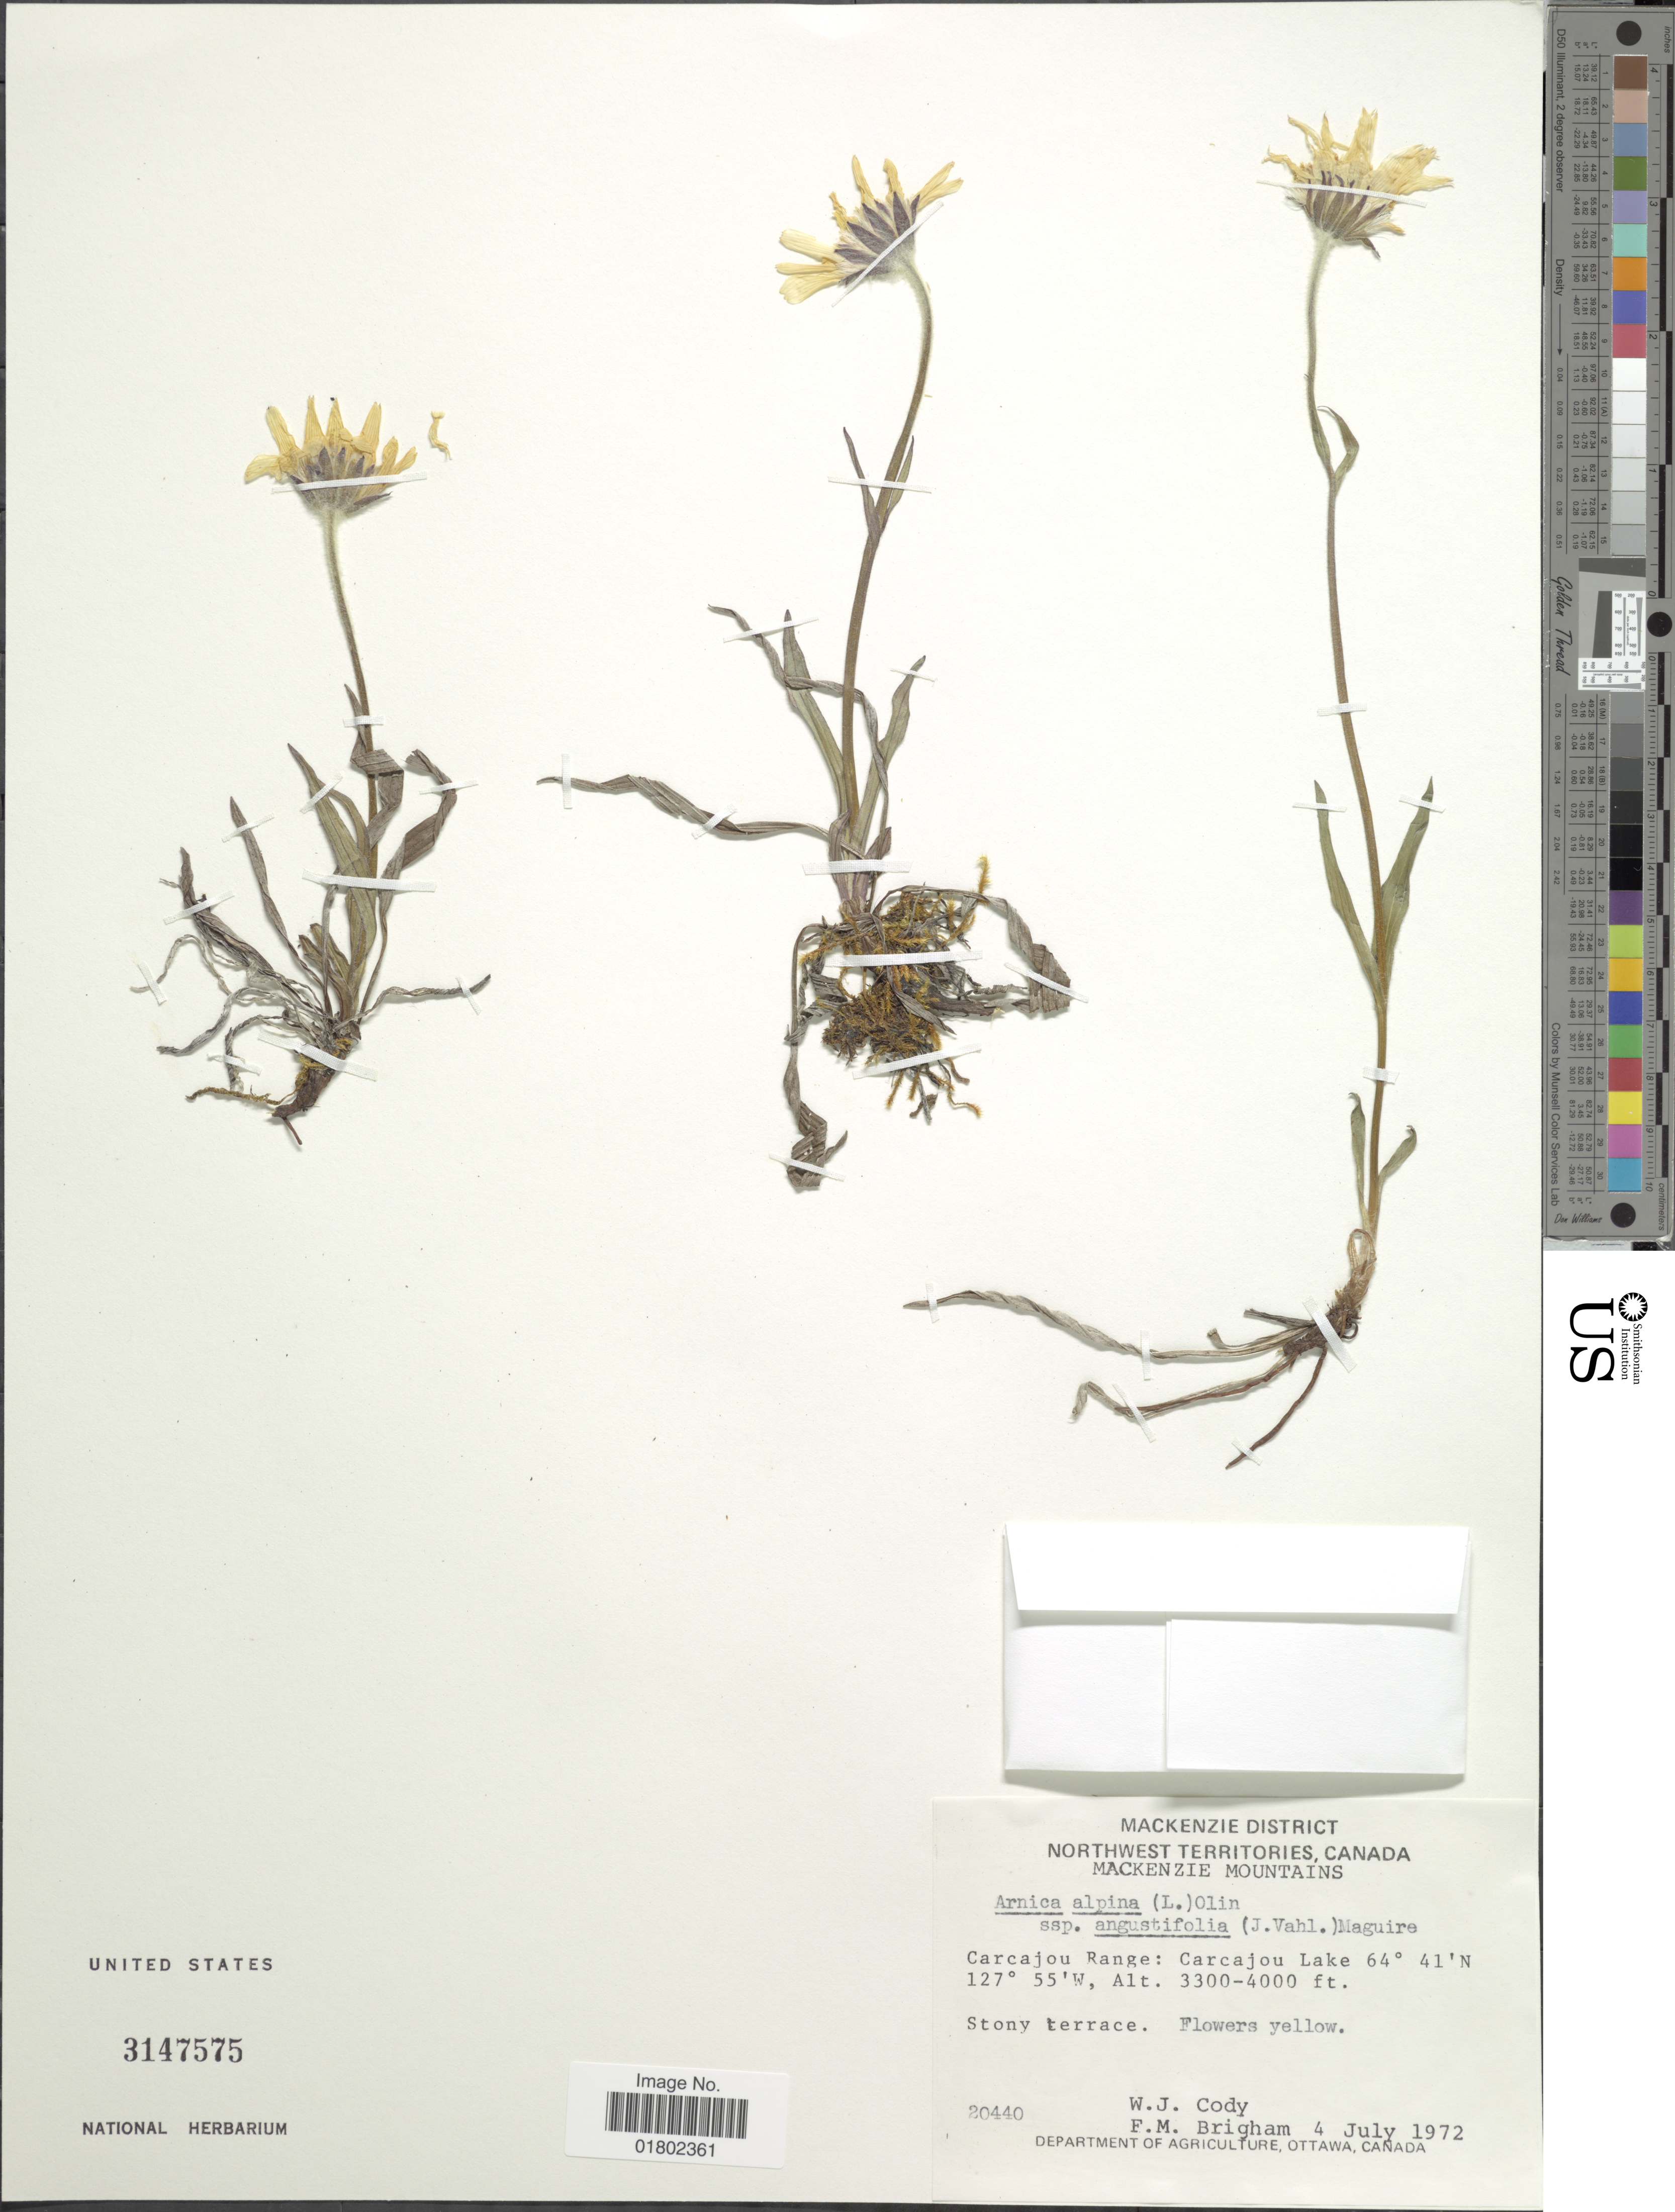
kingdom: Plantae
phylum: Tracheophyta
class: Magnoliopsida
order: Asterales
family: Asteraceae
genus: Arnica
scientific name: Arnica alpina var. angustifolia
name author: (Vahl) Maguire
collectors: W. Cody & F. Brigham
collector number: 20440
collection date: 1972-07-04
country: Canada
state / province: Northwest Territories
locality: Mackenzie Mountains, Carcajou Range: Carcajou Lake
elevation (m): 1006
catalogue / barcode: US 3147575